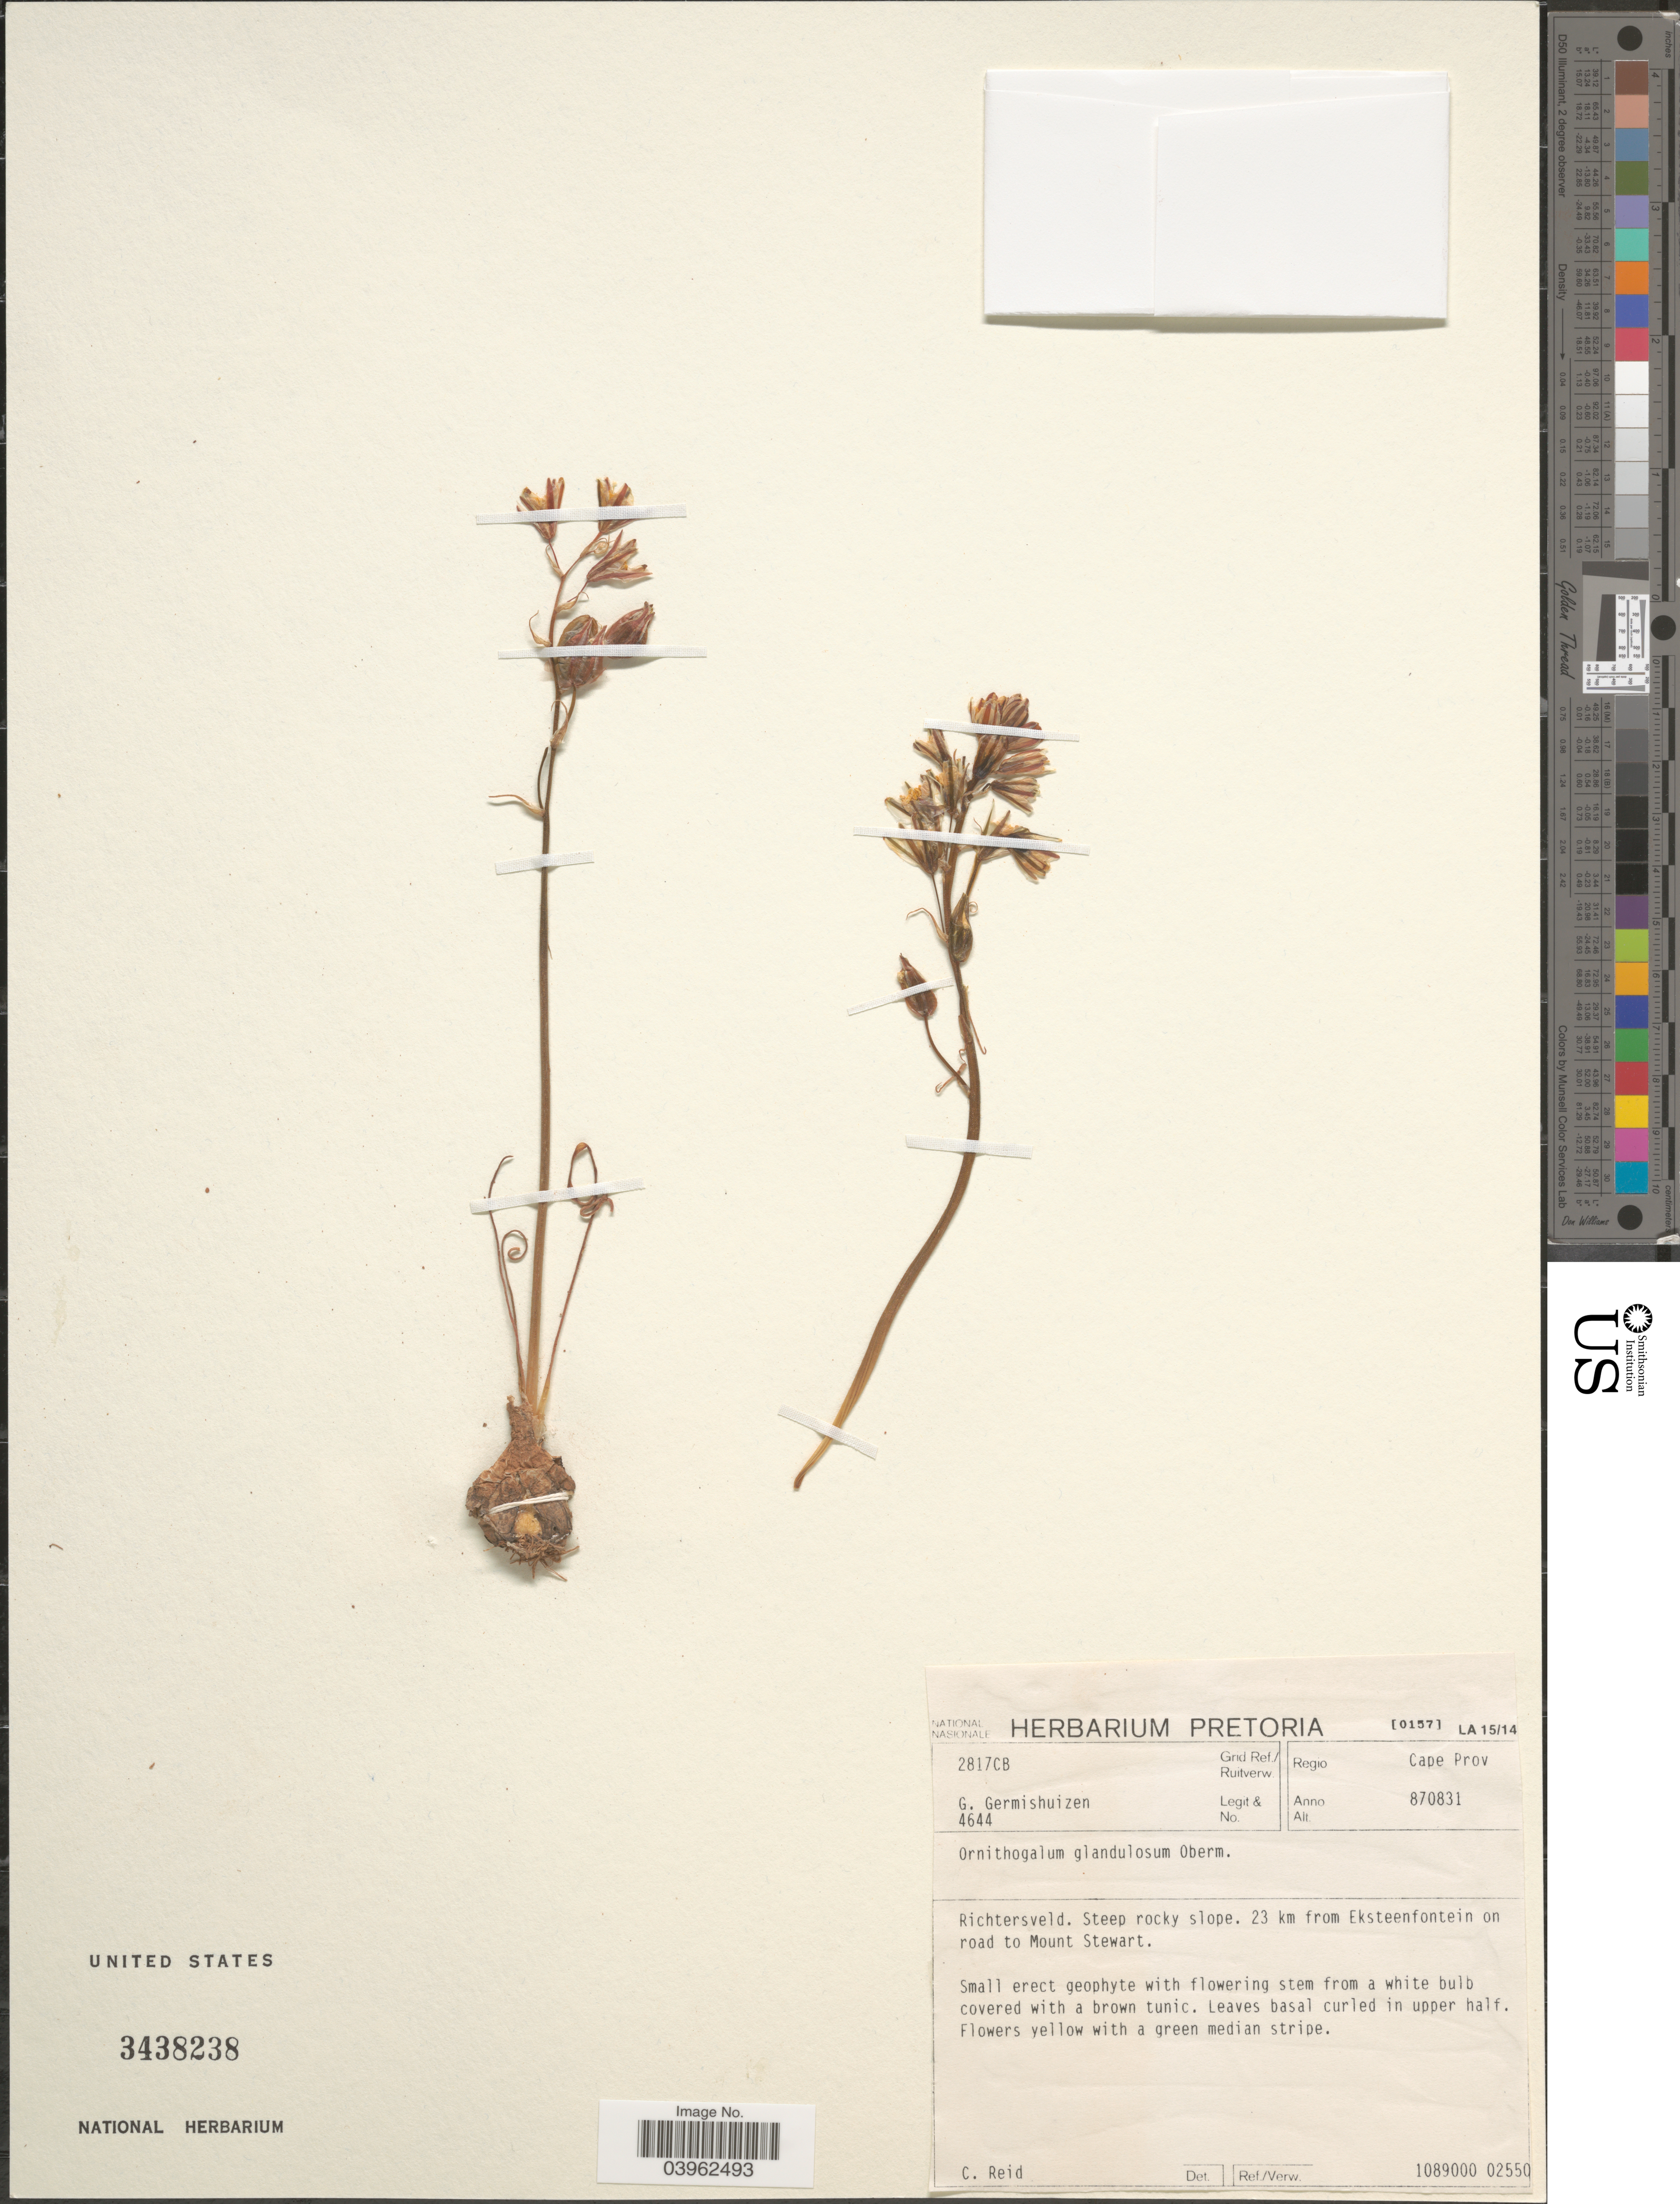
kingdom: Plantae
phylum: Tracheophyta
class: Liliopsida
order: Asparagales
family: Asparagaceae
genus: Ornithogalum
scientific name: Ornithogalum glandulosum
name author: Oberm.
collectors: G. Germishuizen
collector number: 4644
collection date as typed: Transcribed d/m/y: 31/8/87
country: South Africa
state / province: Northern Cape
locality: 2817CB Grid Ref./Ruitverw. Regio Cape Prov. Richtersveld. 23 km from Eksteenfontein on road to Mount Stewart.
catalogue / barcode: US 3438238